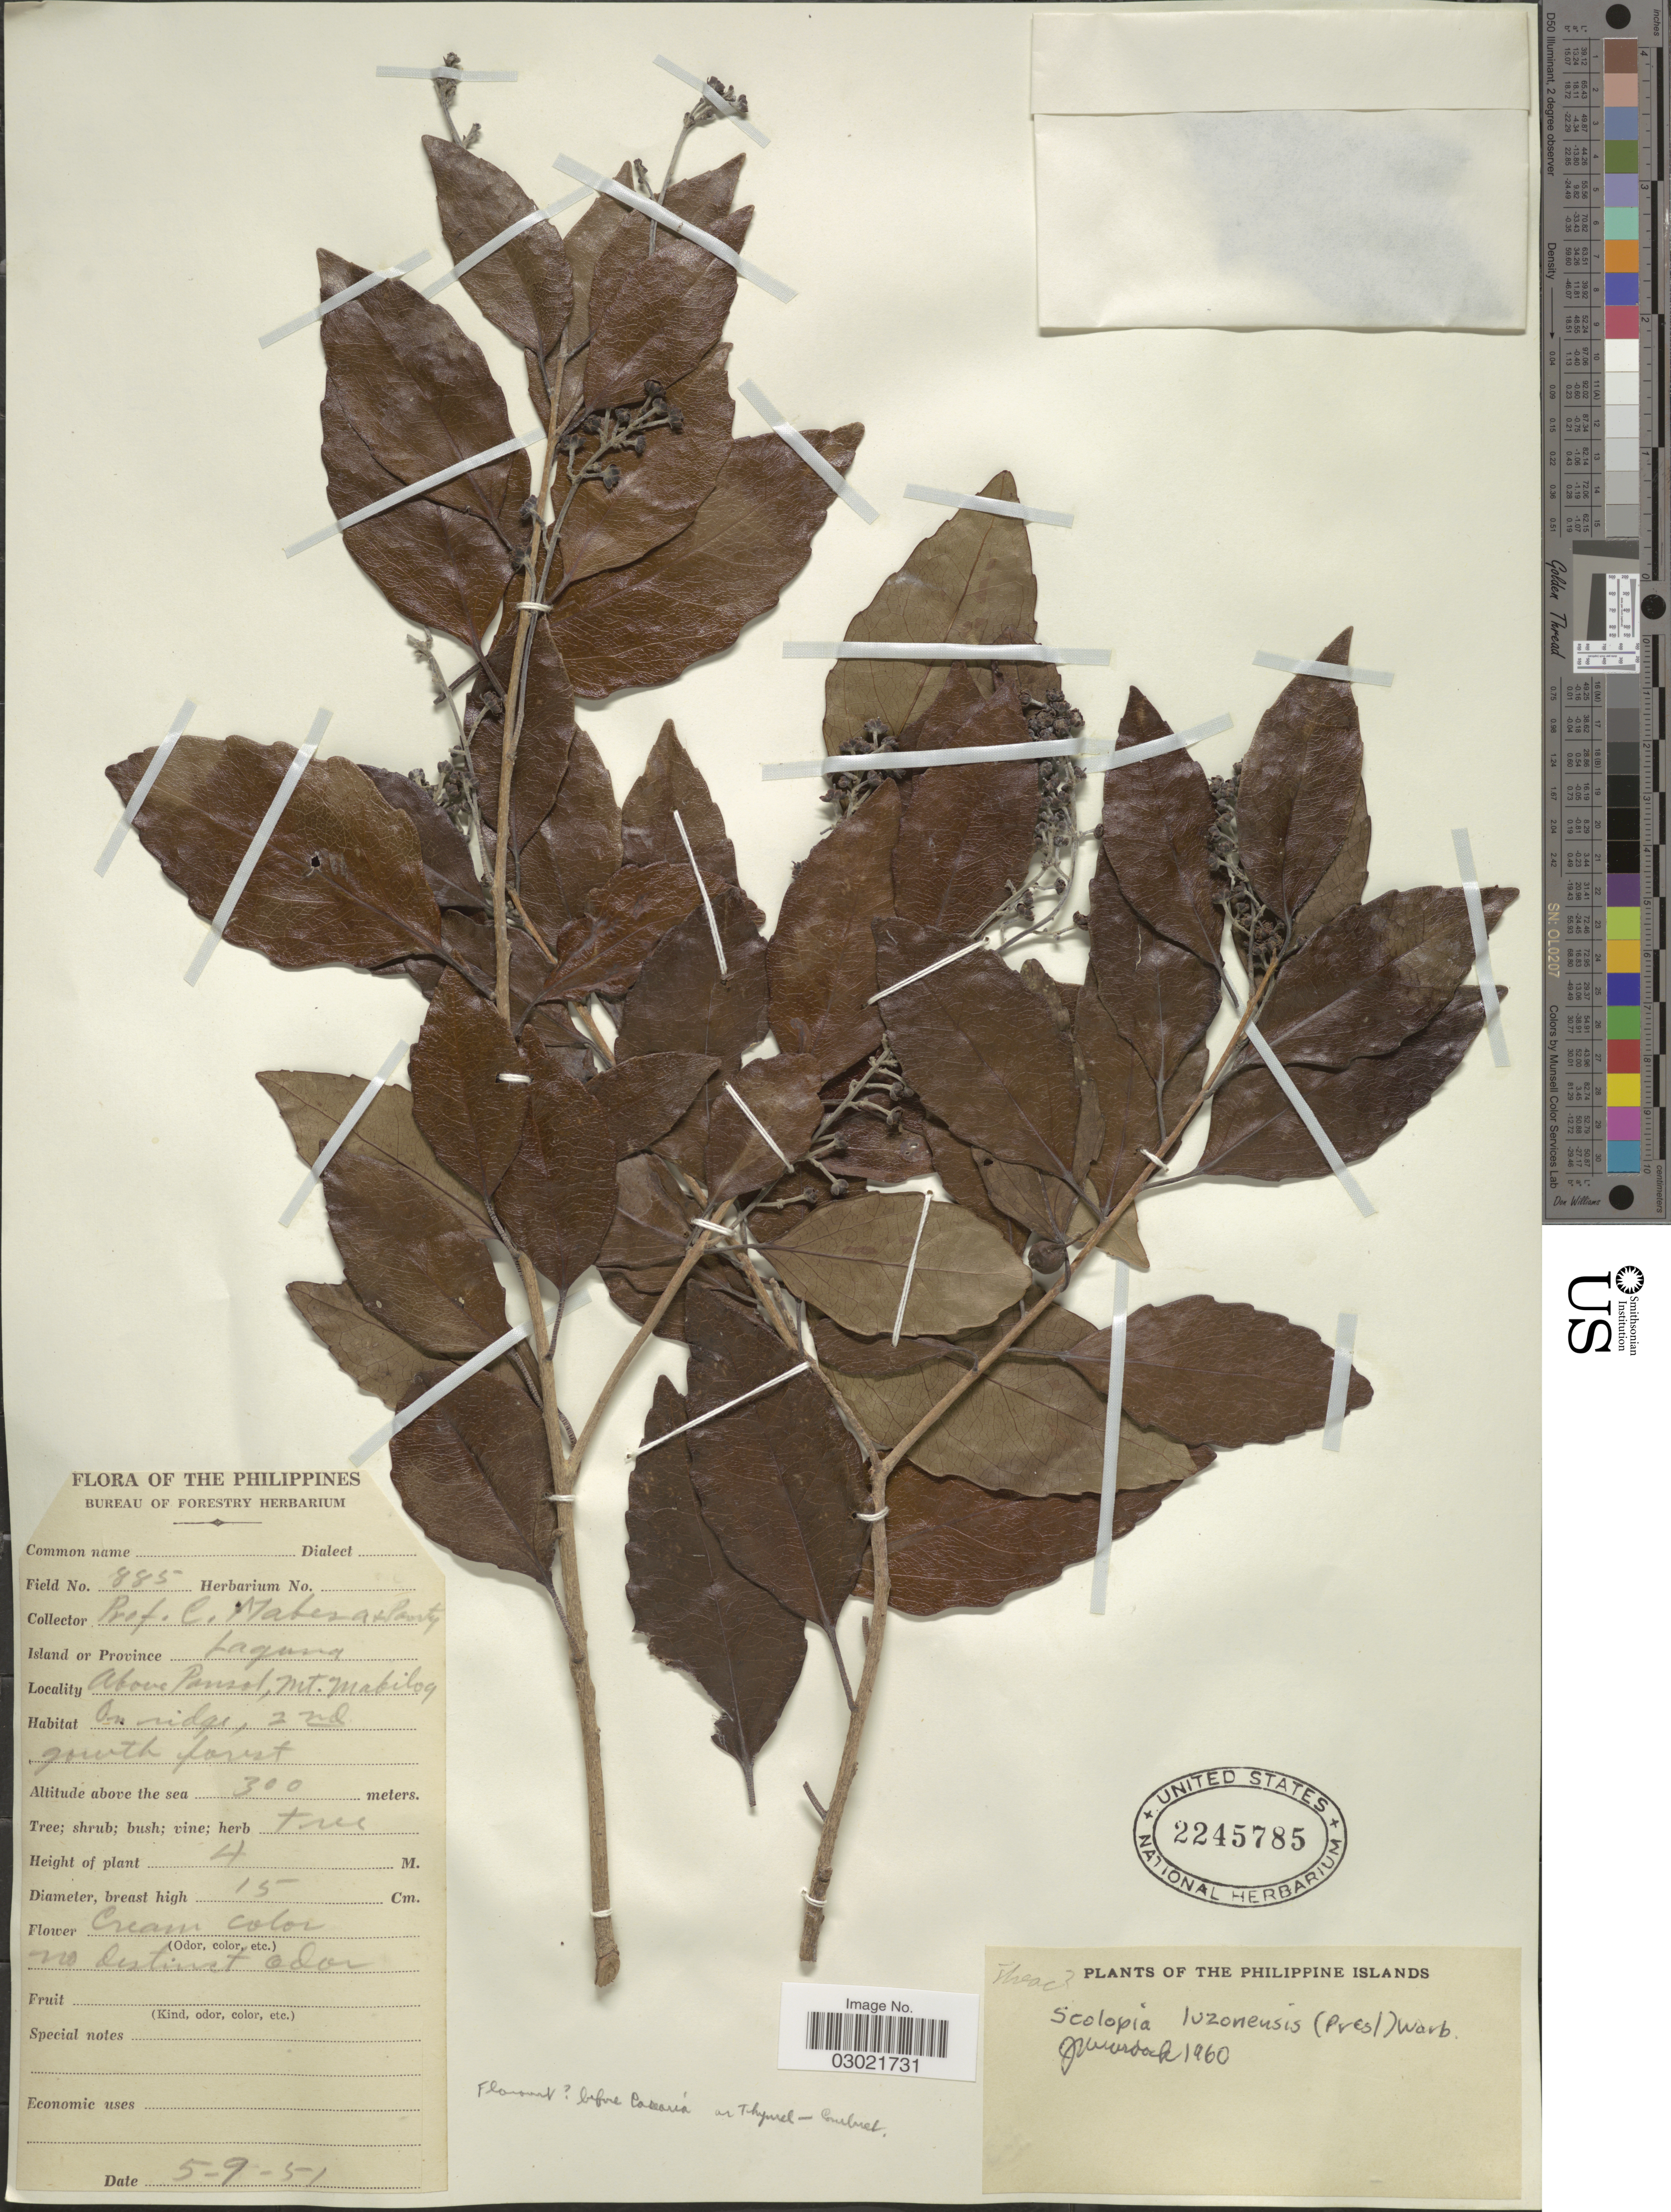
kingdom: Plantae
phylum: Tracheophyta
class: Magnoliopsida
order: Malpighiales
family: Salicaceae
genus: Scolopia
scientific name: Scolopia luzonensis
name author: (C. Presl) Warb.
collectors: C. Mabesa & -. Perty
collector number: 885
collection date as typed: Transcribed d/m/y: 5/9/51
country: Philippines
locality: Island or Province Laguna. Above Ponsol, Mt. Mabilog. The Philippine Islands.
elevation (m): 300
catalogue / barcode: US 2245785